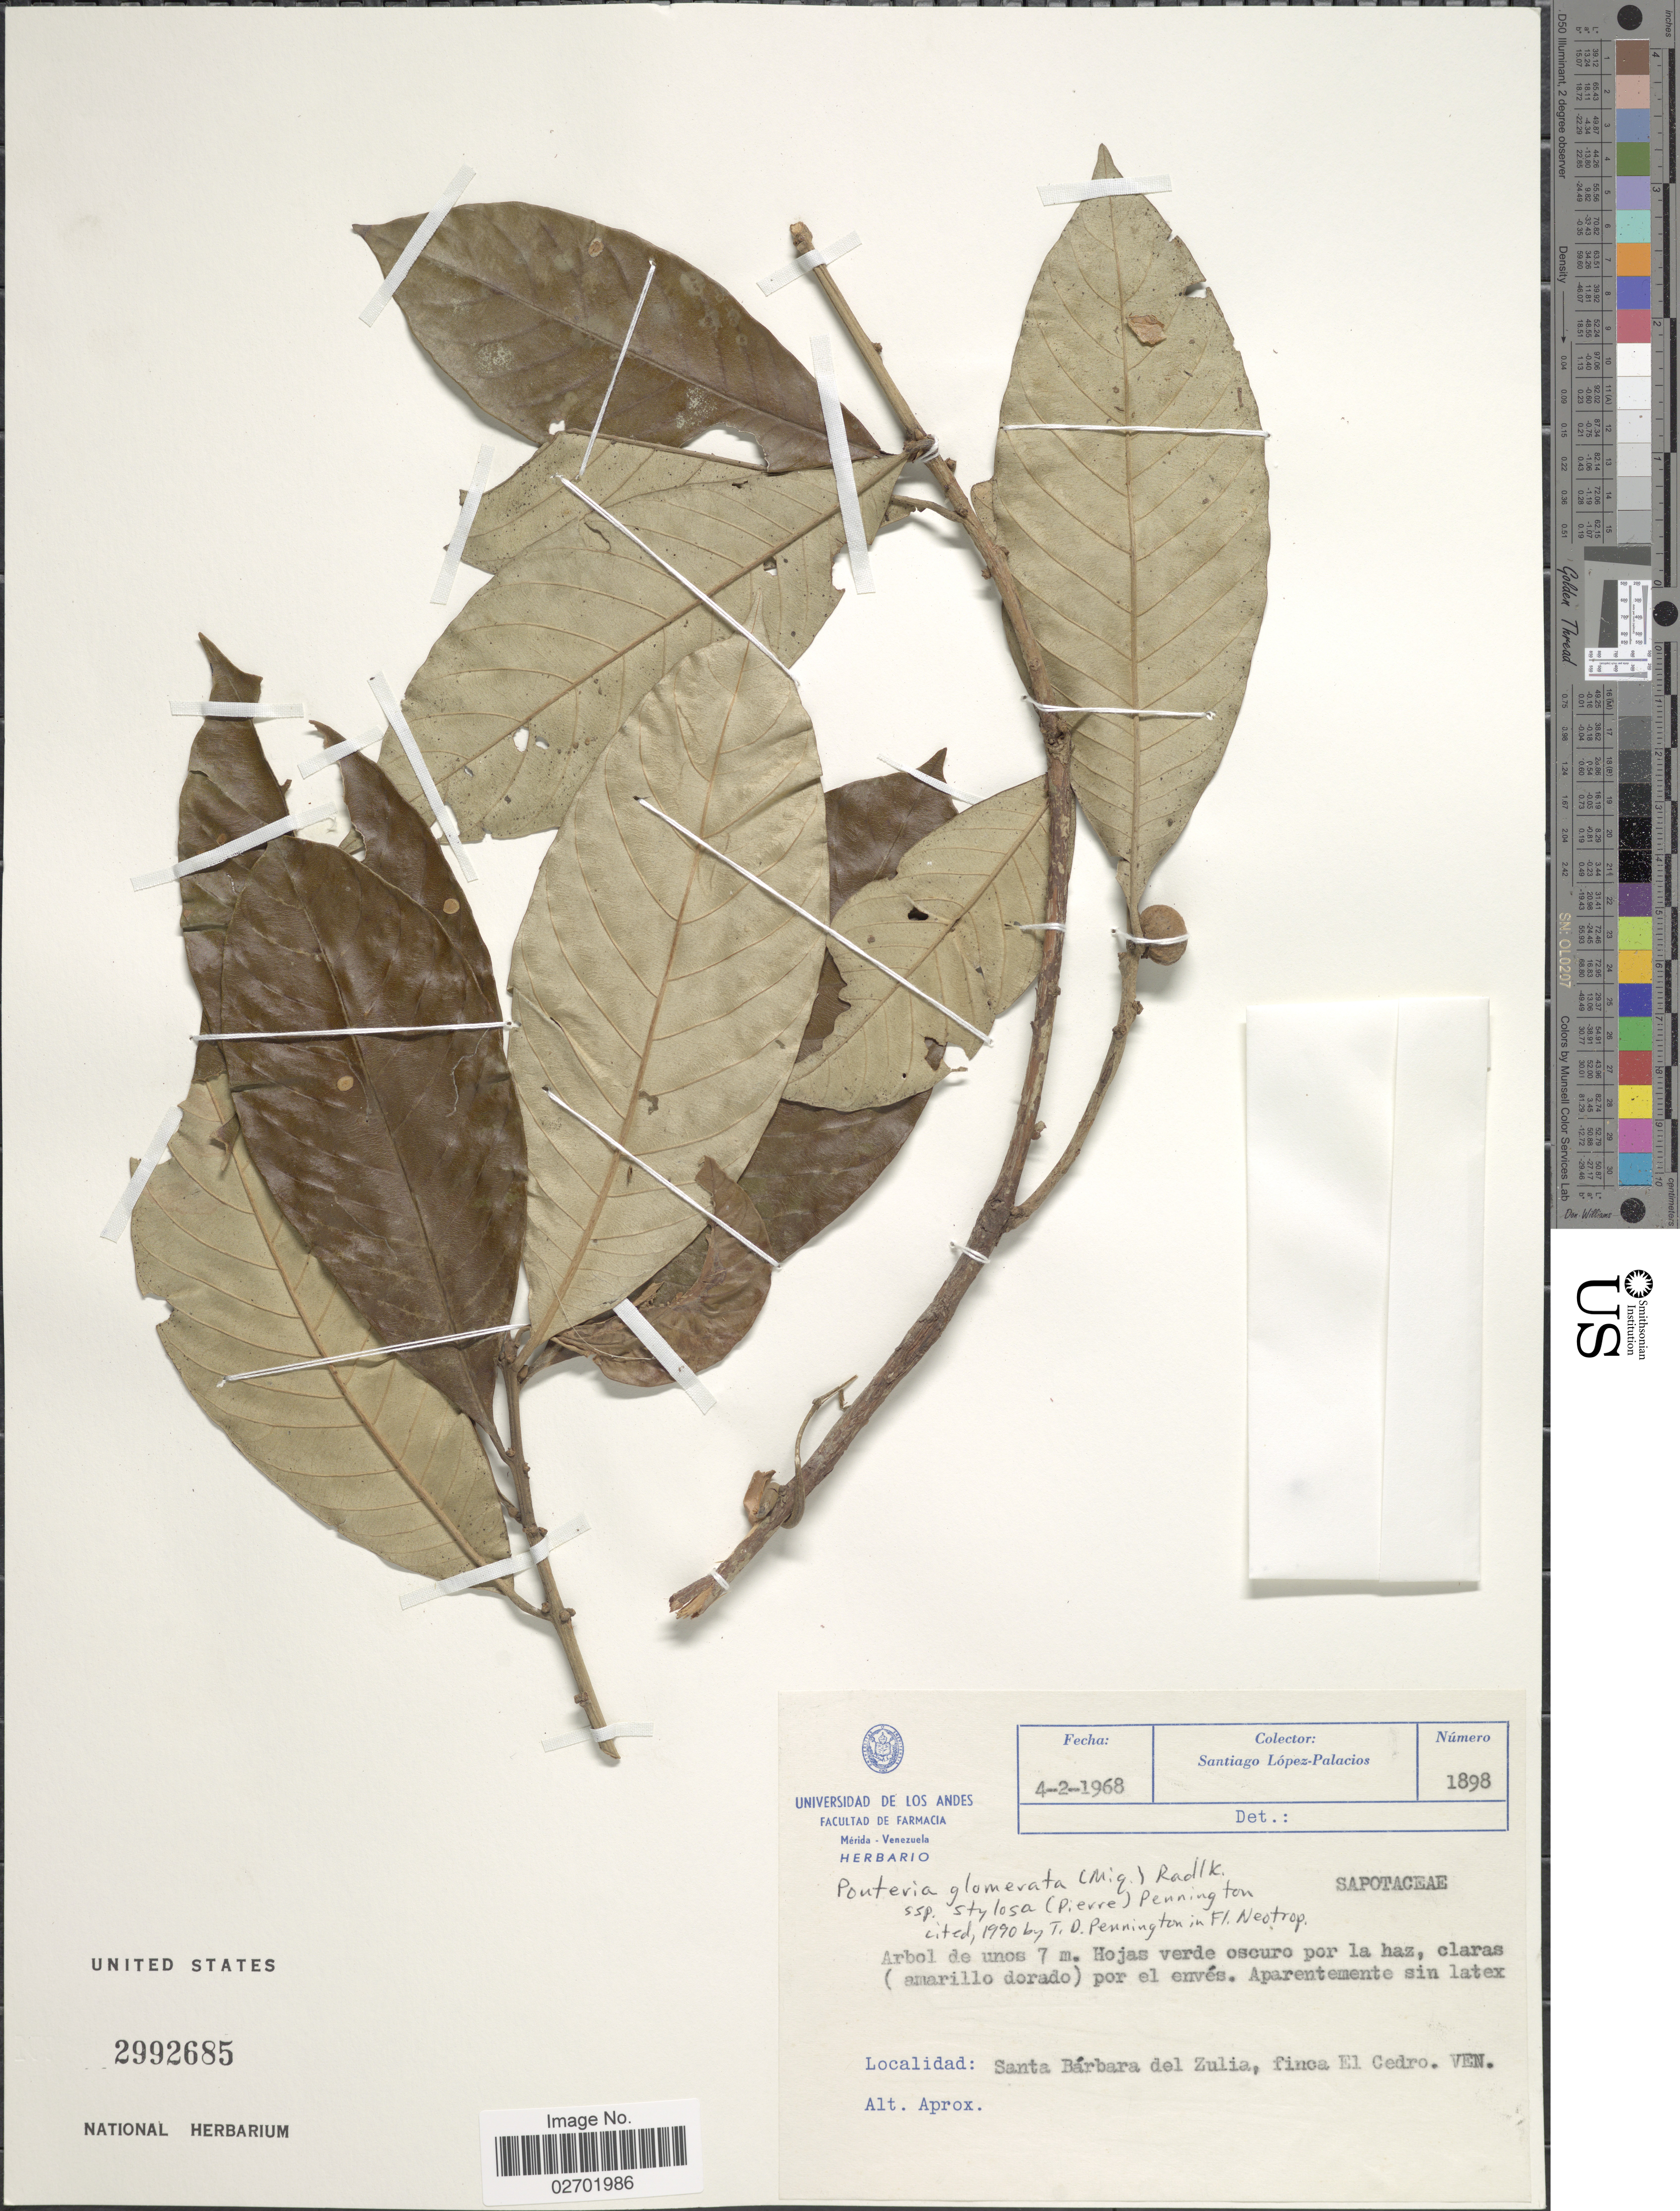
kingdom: Plantae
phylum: Tracheophyta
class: Magnoliopsida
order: Ericales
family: Sapotaceae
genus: Pouteria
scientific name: Pouteria glomerata subsp. stylosa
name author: (Miq.) Radlk.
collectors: S. López-Palacios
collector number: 1898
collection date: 1968-02-04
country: Venezuela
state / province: Zulia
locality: Santa Bárbara del Zulia, finca El Cedro, VEN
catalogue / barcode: US 2992685